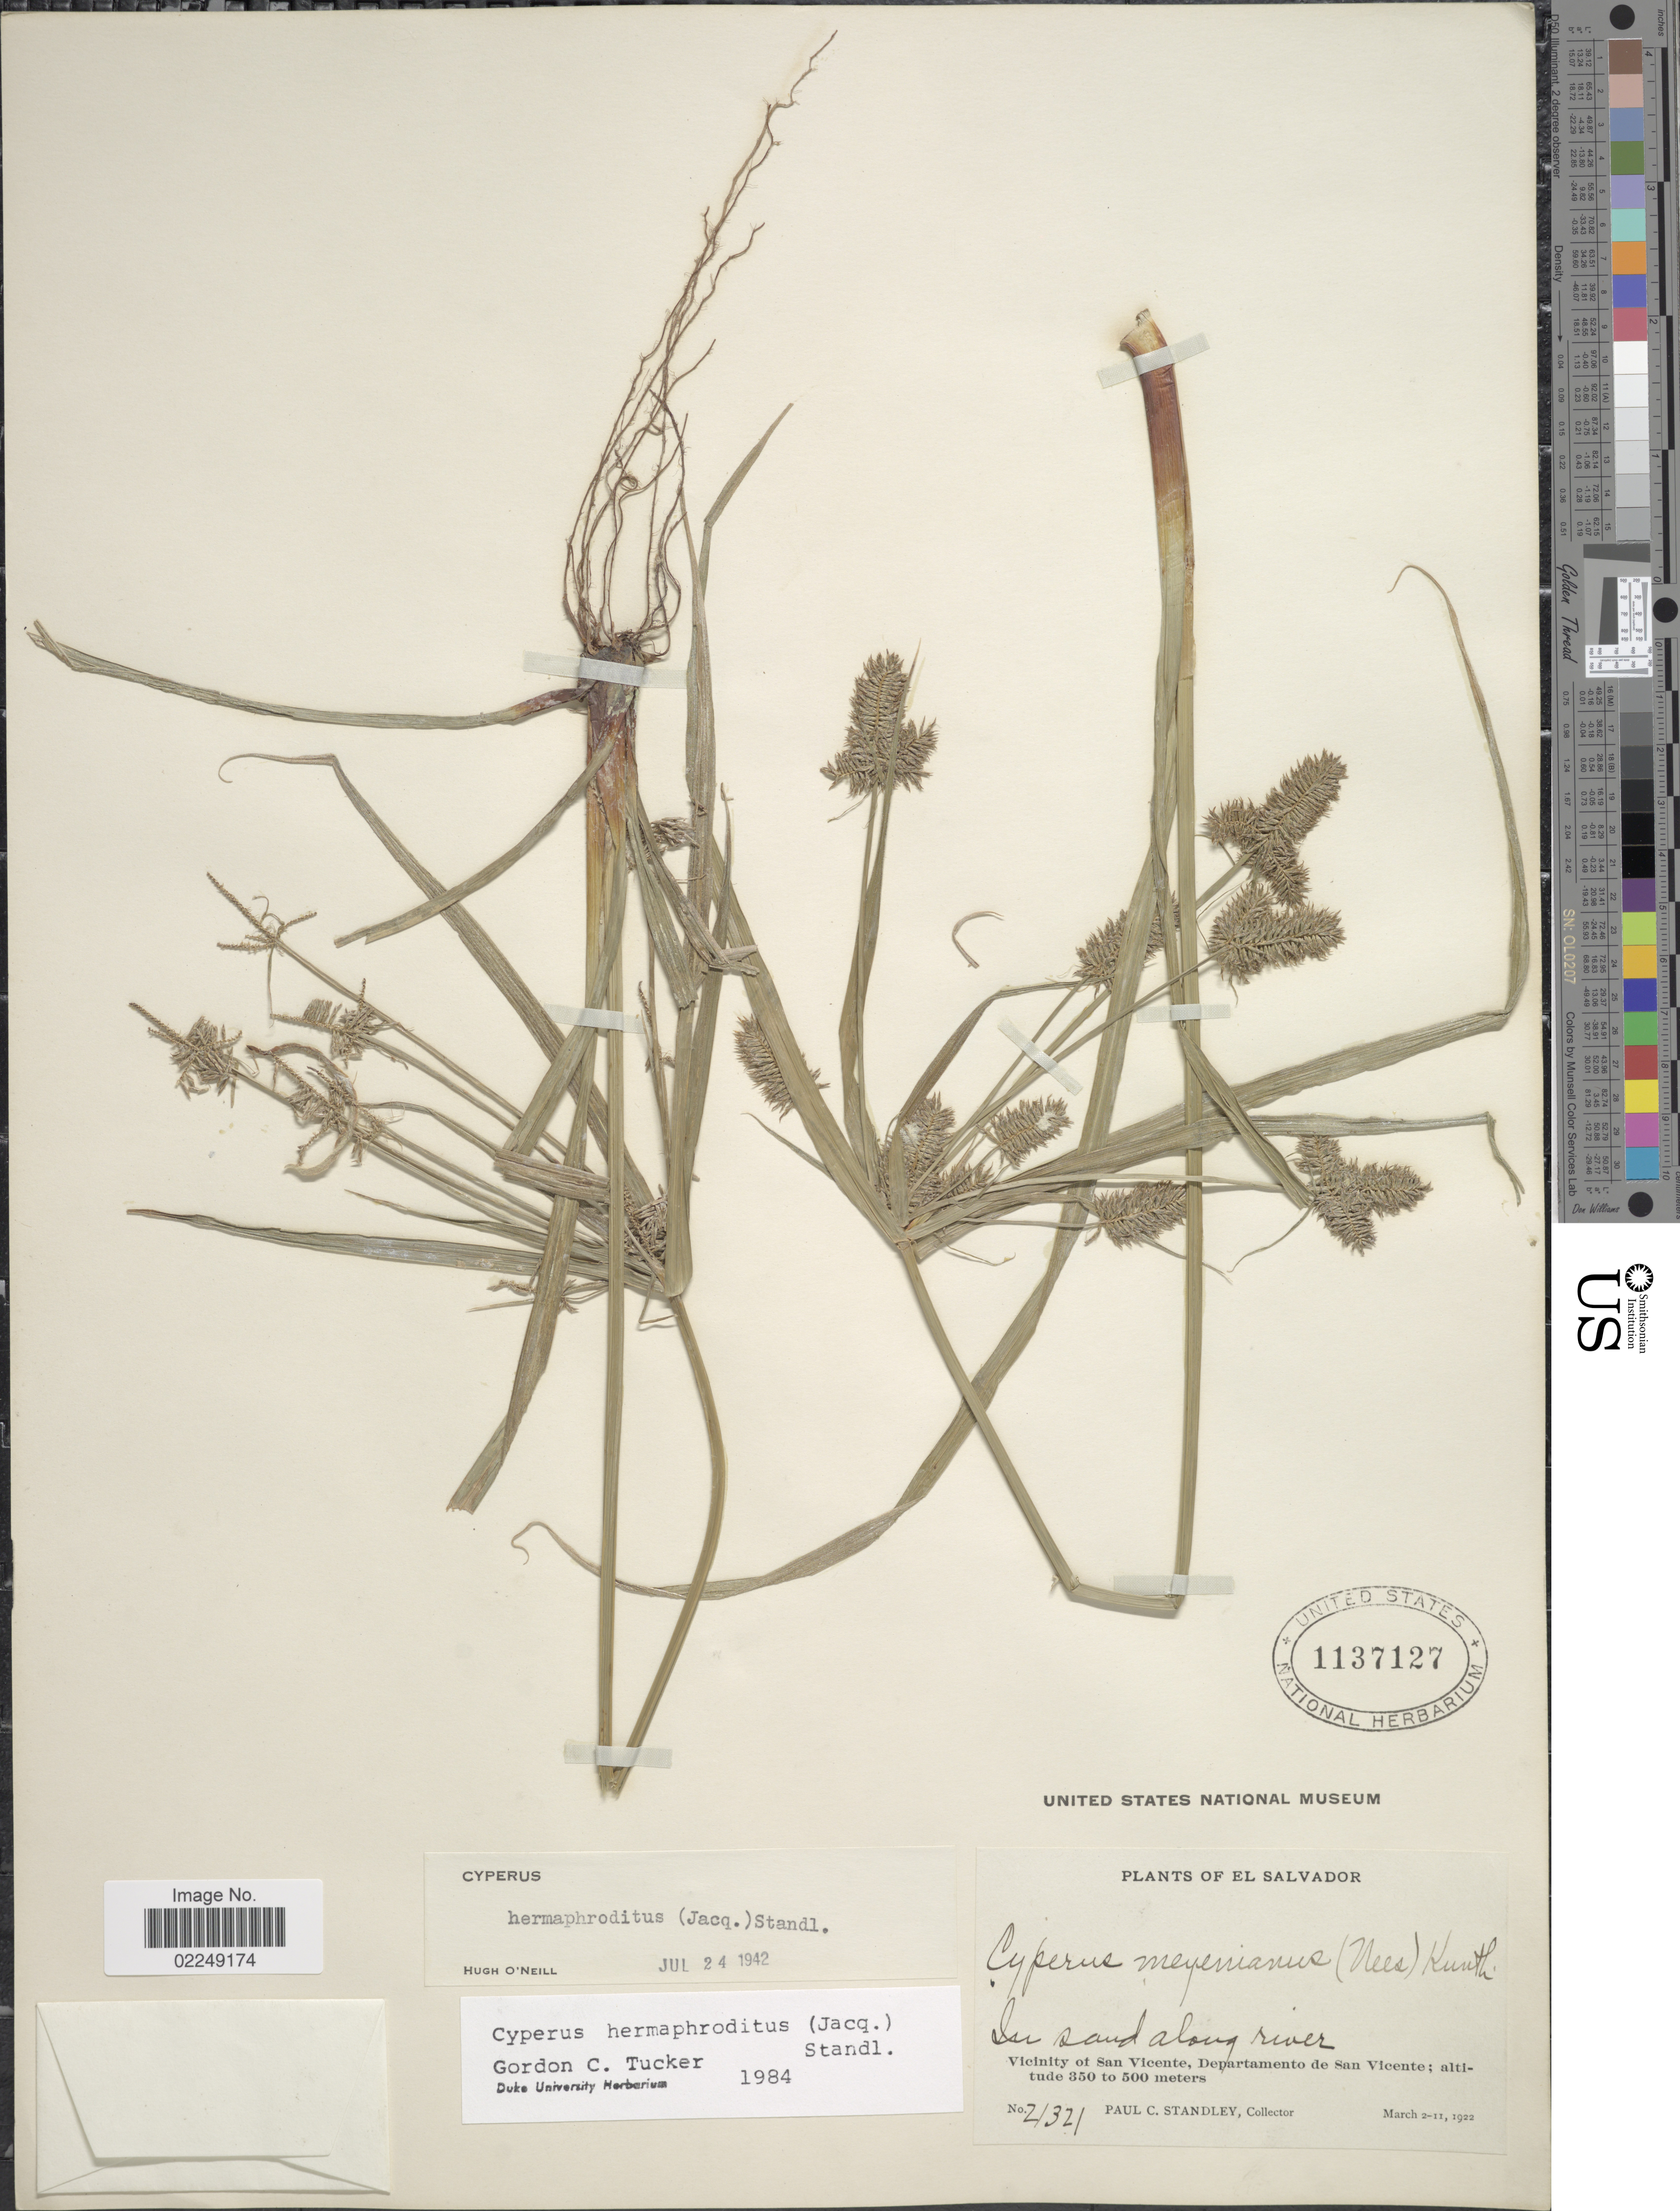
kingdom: Plantae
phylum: Tracheophyta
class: Liliopsida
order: Poales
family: Cyperaceae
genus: Cyperus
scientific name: Cyperus hermaphroditus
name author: (Jacq.) Standl.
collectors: P. C. Standley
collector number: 21321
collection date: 1922-03-02/1922-03-11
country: El Salvador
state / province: San Vincente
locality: Vicinity of San Vicente, Departamento de San Vicente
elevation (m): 350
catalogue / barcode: US 1137127